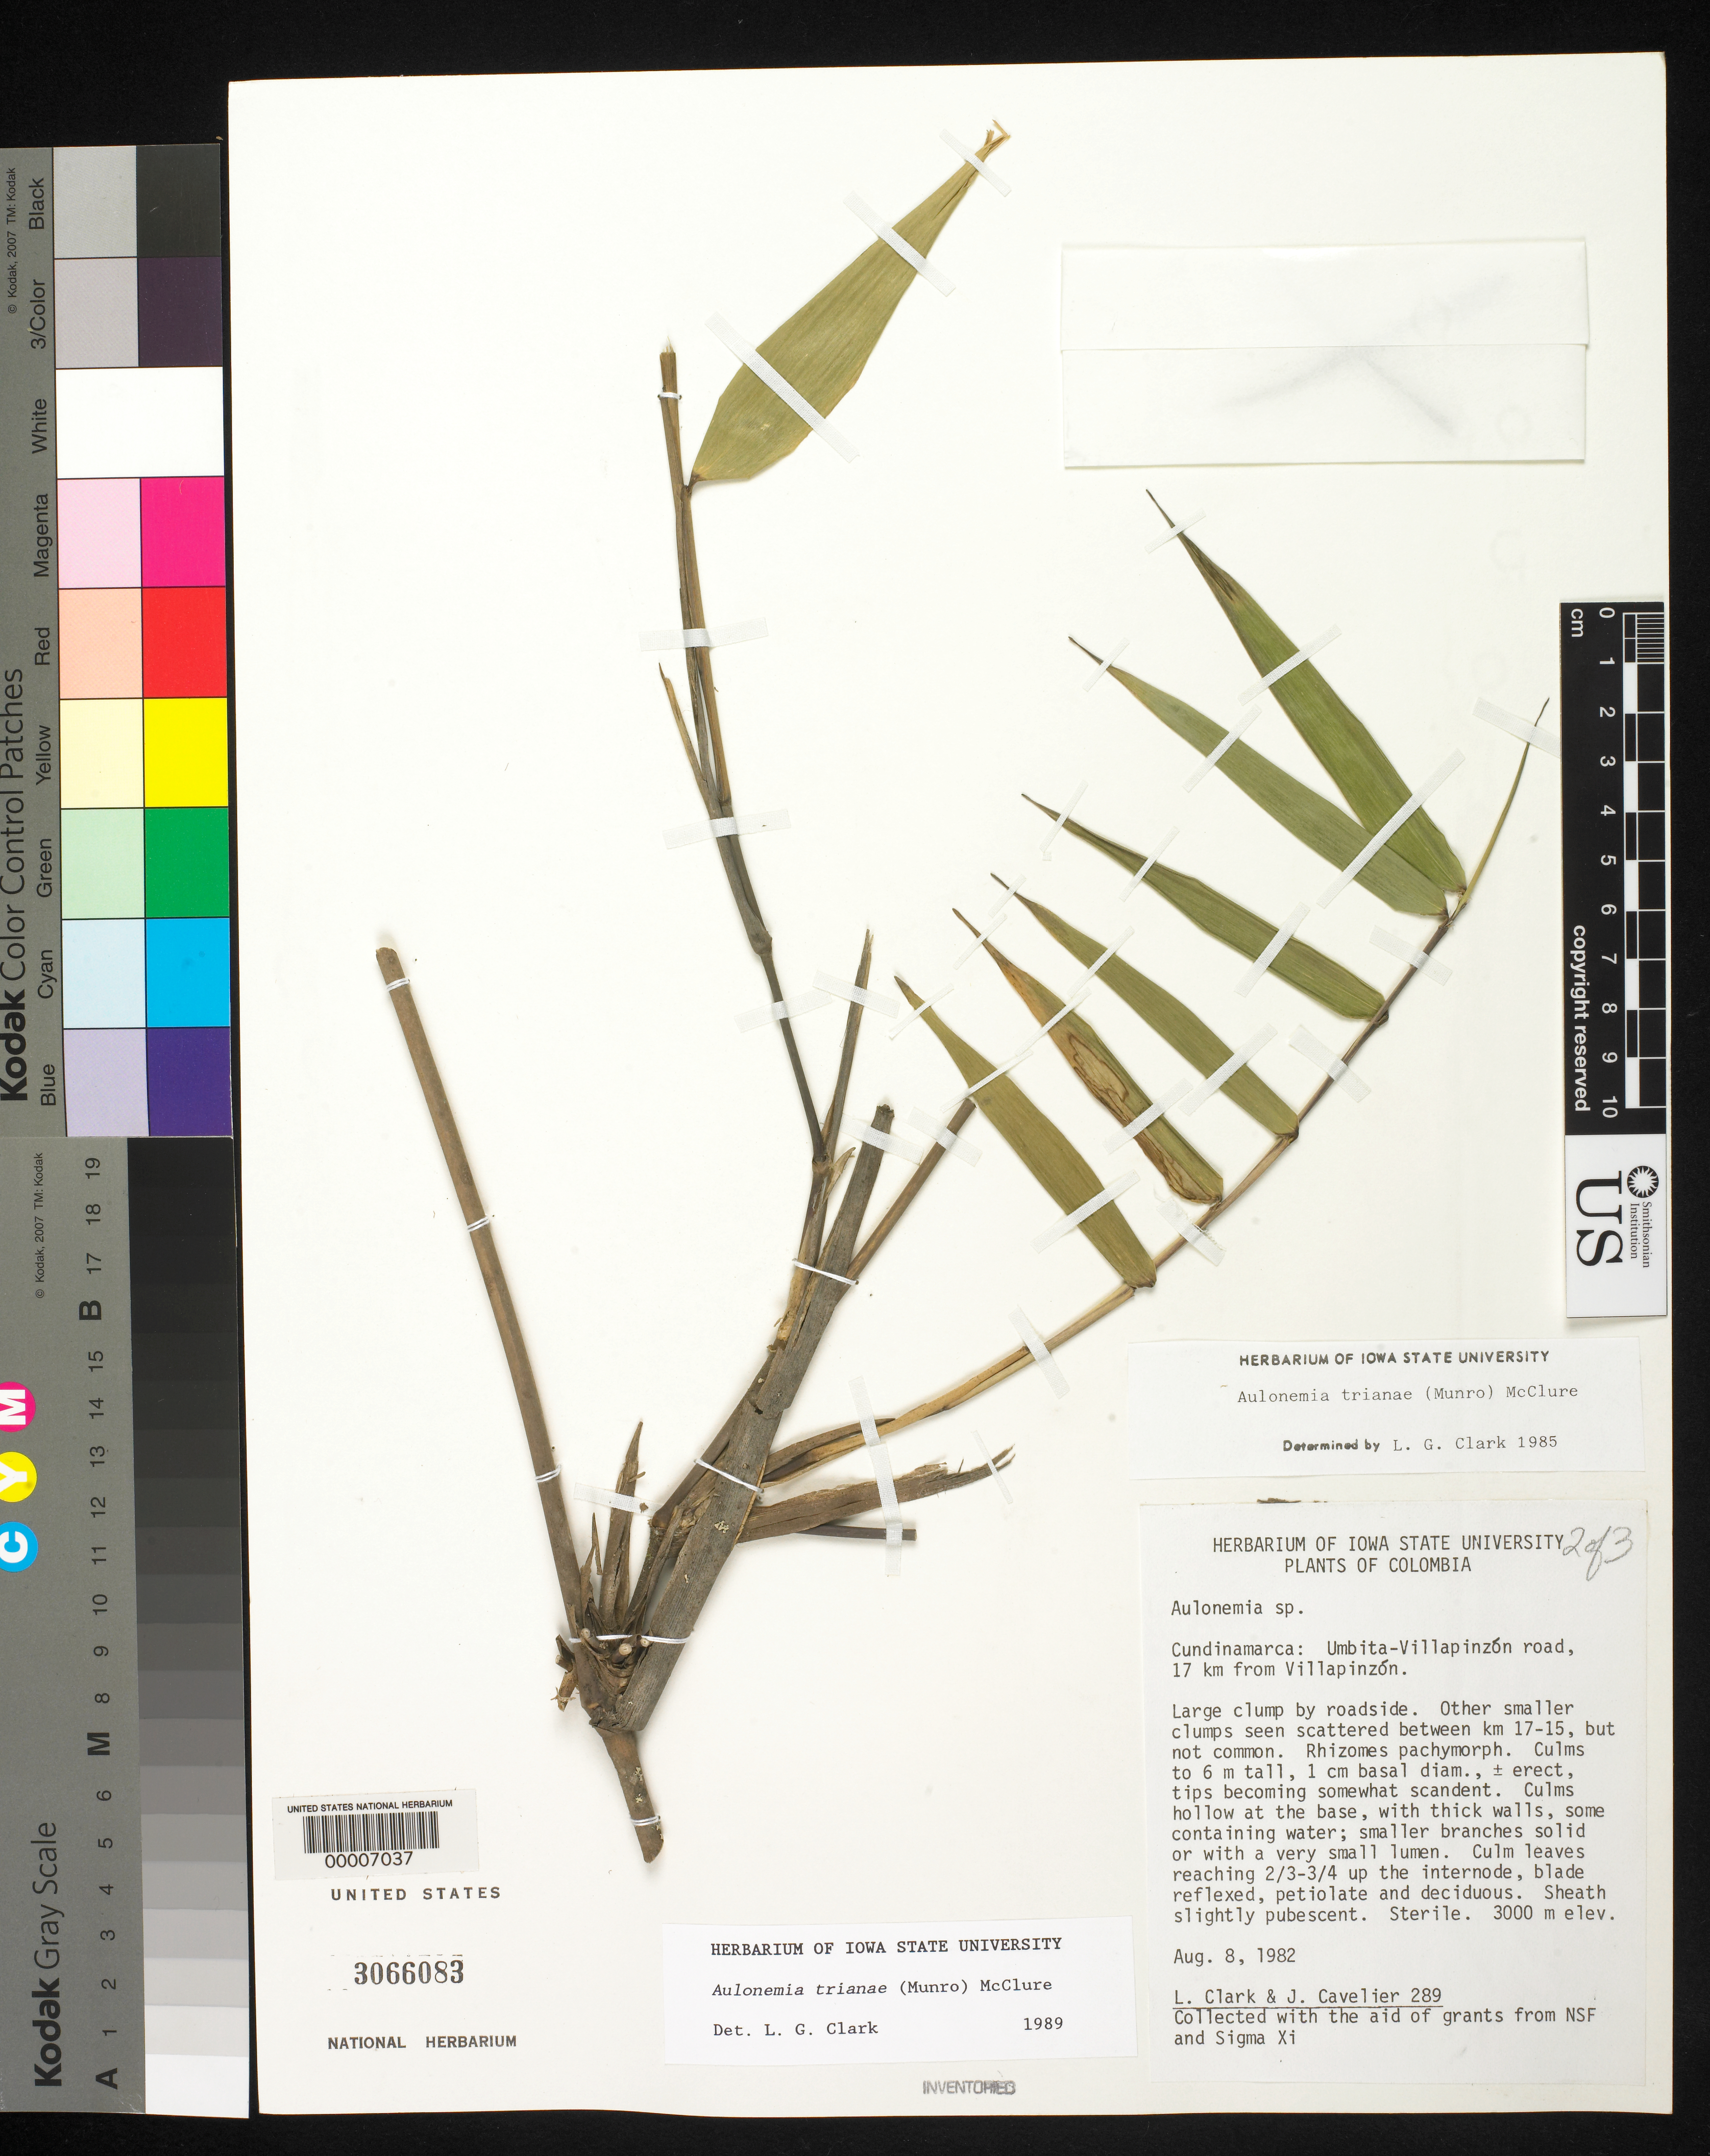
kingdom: Plantae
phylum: Tracheophyta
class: Liliopsida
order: Poales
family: Poaceae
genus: Aulonemia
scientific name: Aulonemia trianae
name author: (Munro) McClure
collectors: L. G. Clark & J. Cavelier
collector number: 289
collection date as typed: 08 Aug 1982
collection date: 1982-08-08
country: Colombia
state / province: Cundinamarca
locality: Umbita-Villapinzon Road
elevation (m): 3000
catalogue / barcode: US 3066083